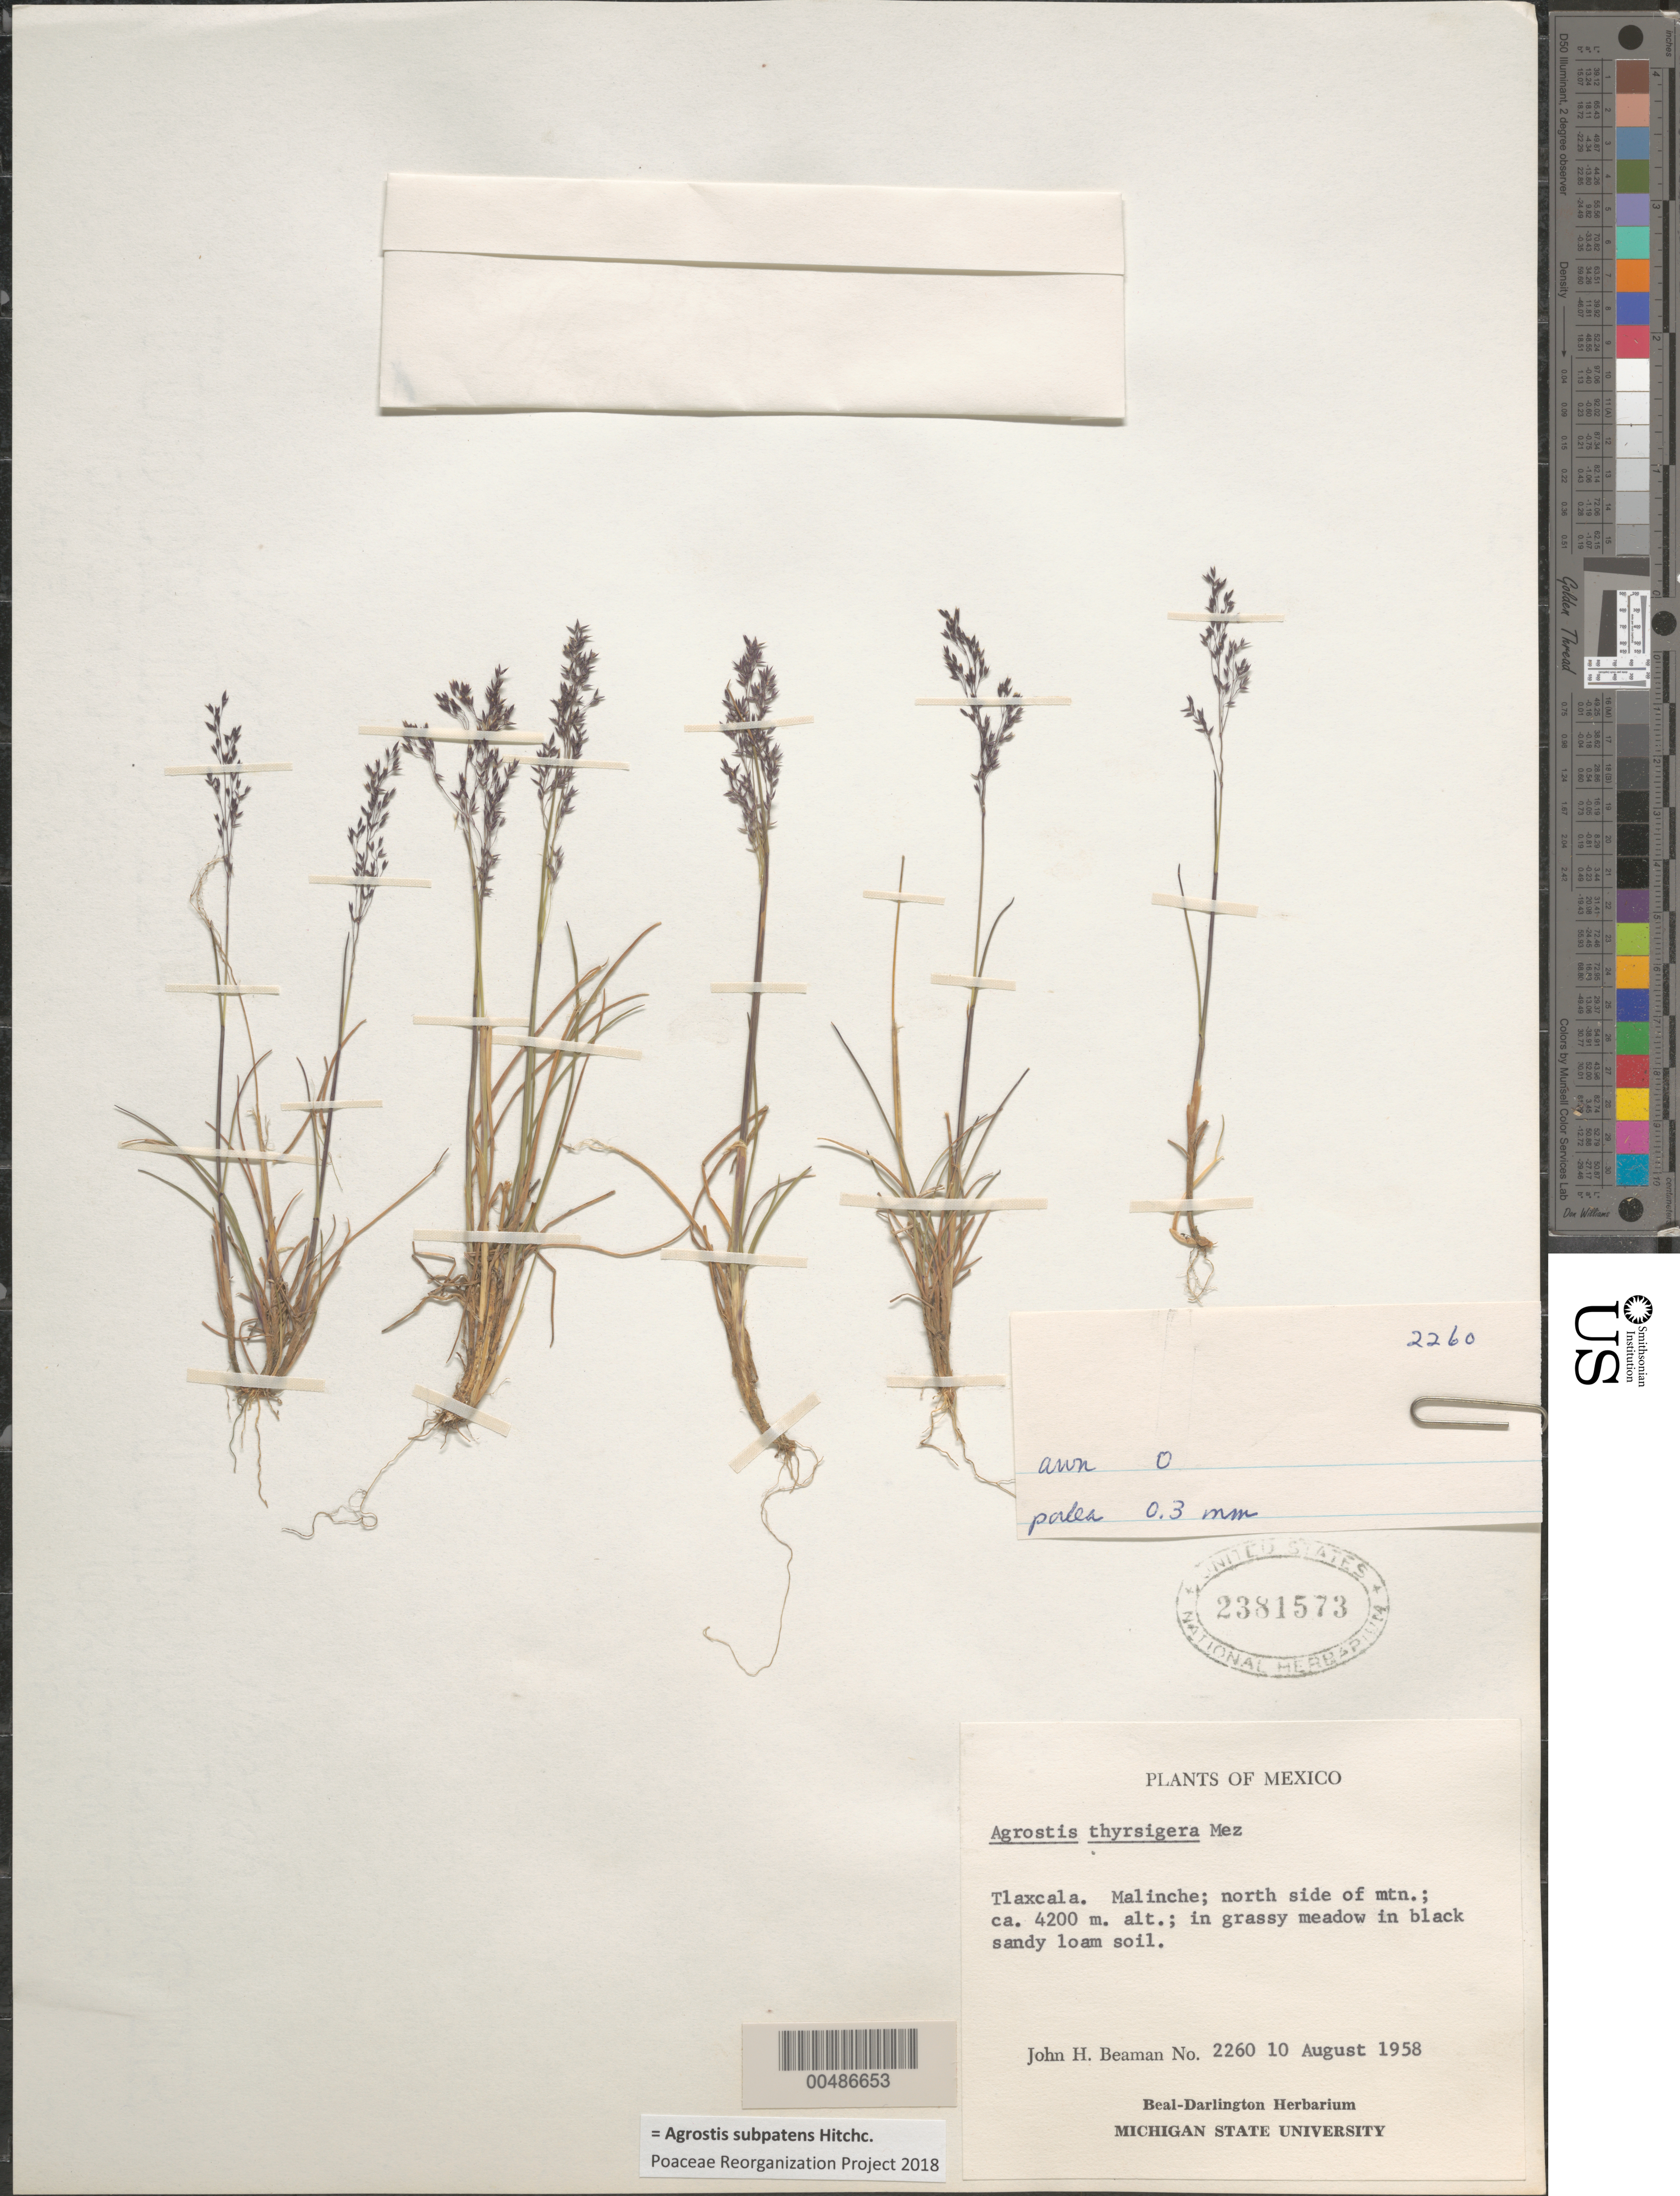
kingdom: Plantae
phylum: Tracheophyta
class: Liliopsida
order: Poales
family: Poaceae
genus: Agrostis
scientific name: Agrostis subpatens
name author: Hitchc.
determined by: Poaceae Reorganization Project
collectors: J. H. Beaman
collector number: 2260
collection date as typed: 10 Aug 1958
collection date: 1958-08-10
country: Mexico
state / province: Tlaxcala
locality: Malinche; N side of mtn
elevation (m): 4200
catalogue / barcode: US 2381573